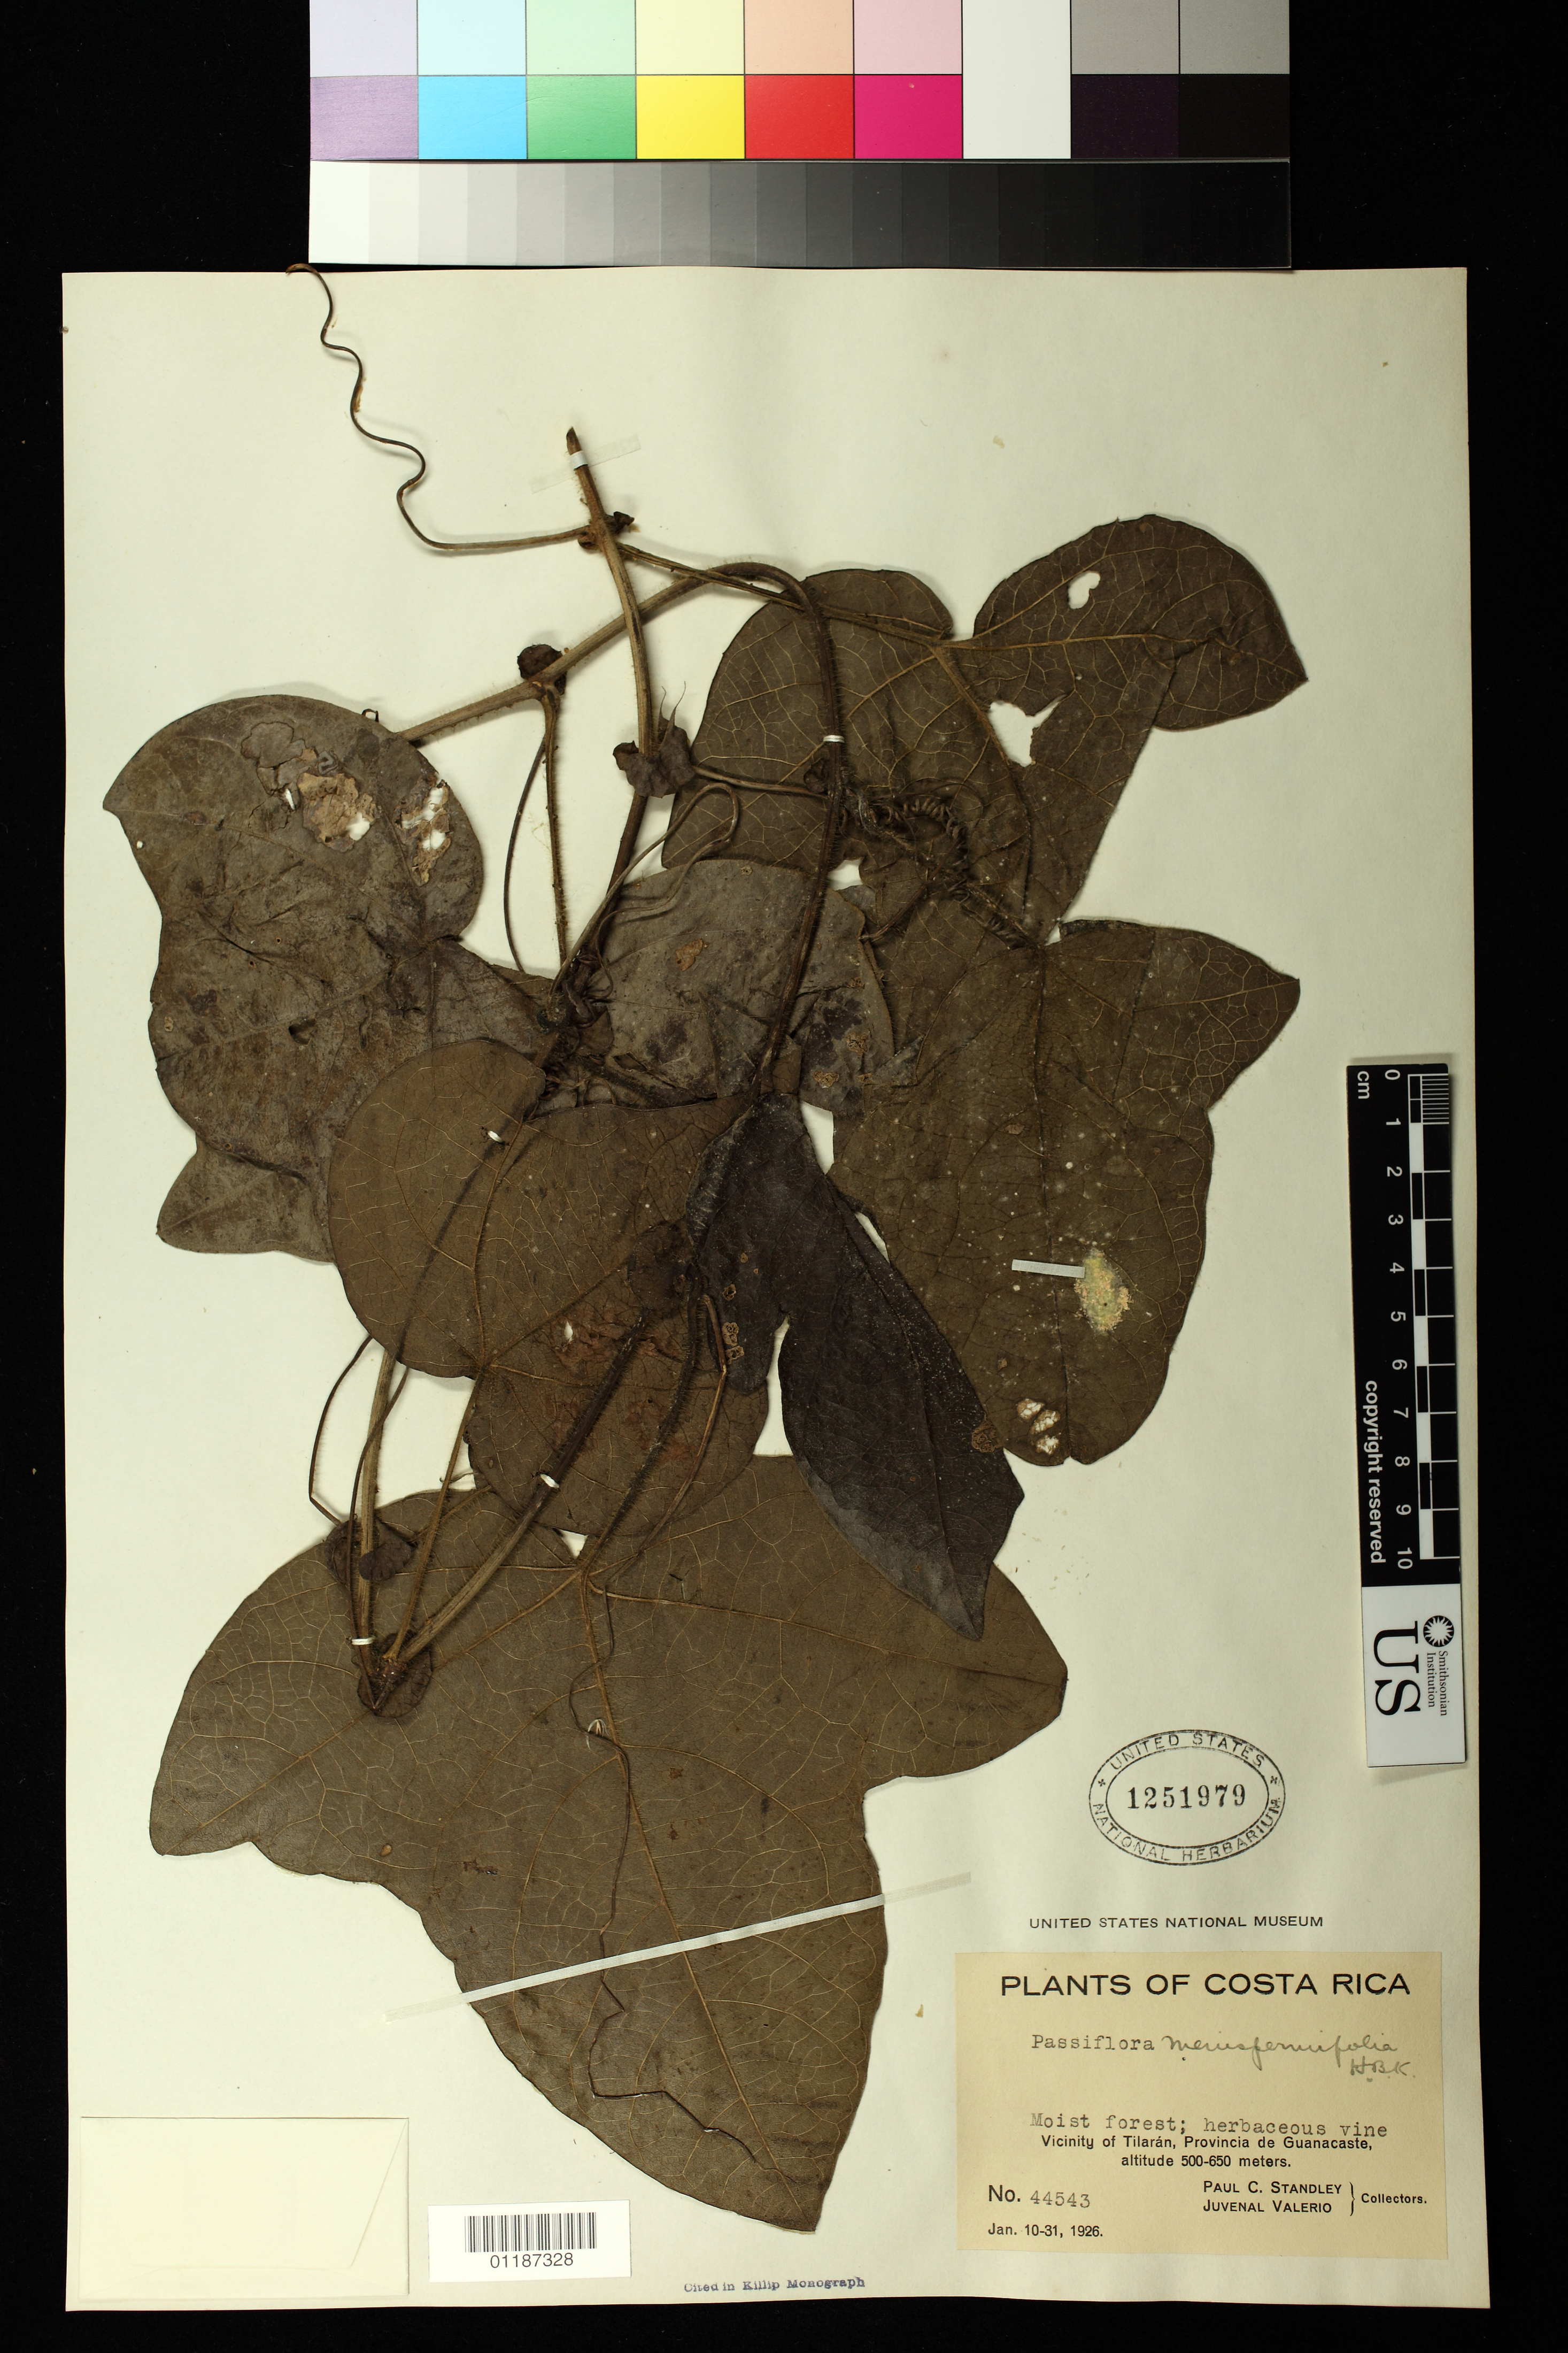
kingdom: Plantae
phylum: Tracheophyta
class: Magnoliopsida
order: Malpighiales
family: Passifloraceae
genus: Passiflora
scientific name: Passiflora menispermifolia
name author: Kunth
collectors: P. C. Standley & J. Valerio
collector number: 44543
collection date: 1926-01-10/1926-01-31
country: Costa Rica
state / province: Guanacaste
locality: Vicinity of Tilaran.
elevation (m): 500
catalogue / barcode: US 1251979